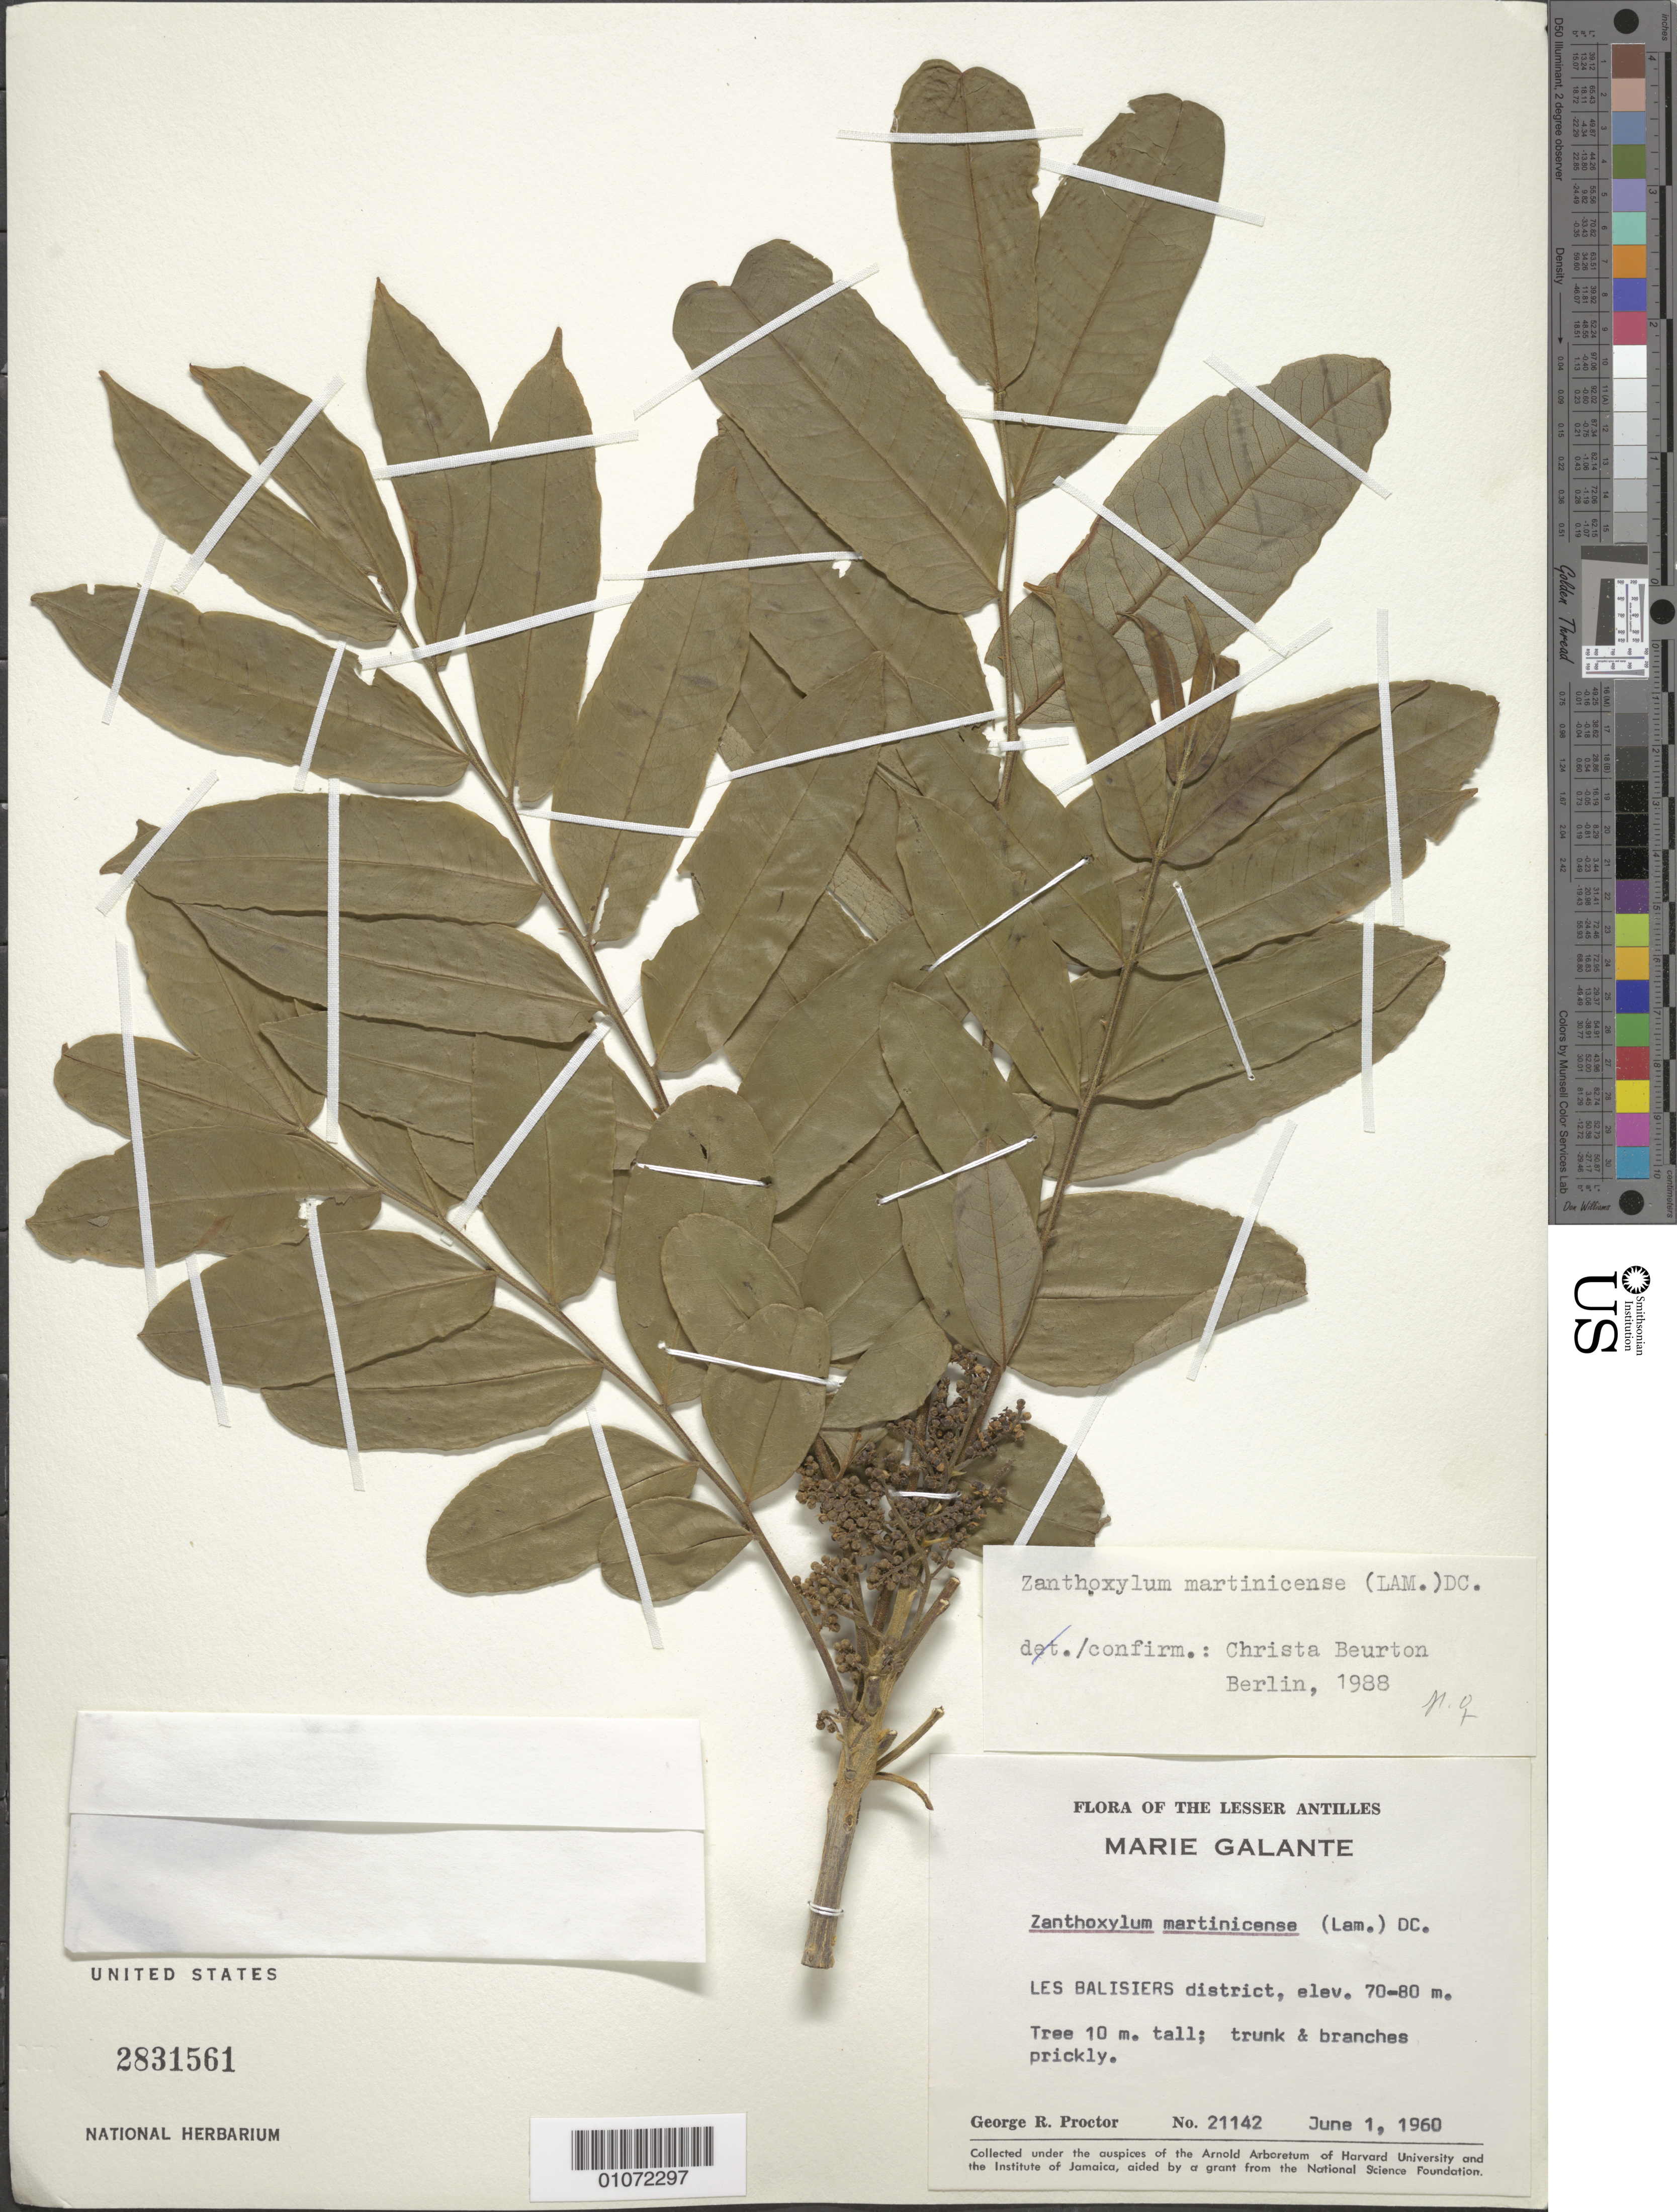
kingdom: Plantae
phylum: Tracheophyta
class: Magnoliopsida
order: Sapindales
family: Rutaceae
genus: Zanthoxylum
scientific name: Zanthoxylum martinicense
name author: (Lam.) DC.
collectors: G. R. Proctor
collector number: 21142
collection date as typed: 01 Jun 1960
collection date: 1960-06-01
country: Guadeloupe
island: Marie Galante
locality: Les Balisiers district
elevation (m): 70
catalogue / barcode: US 2831561